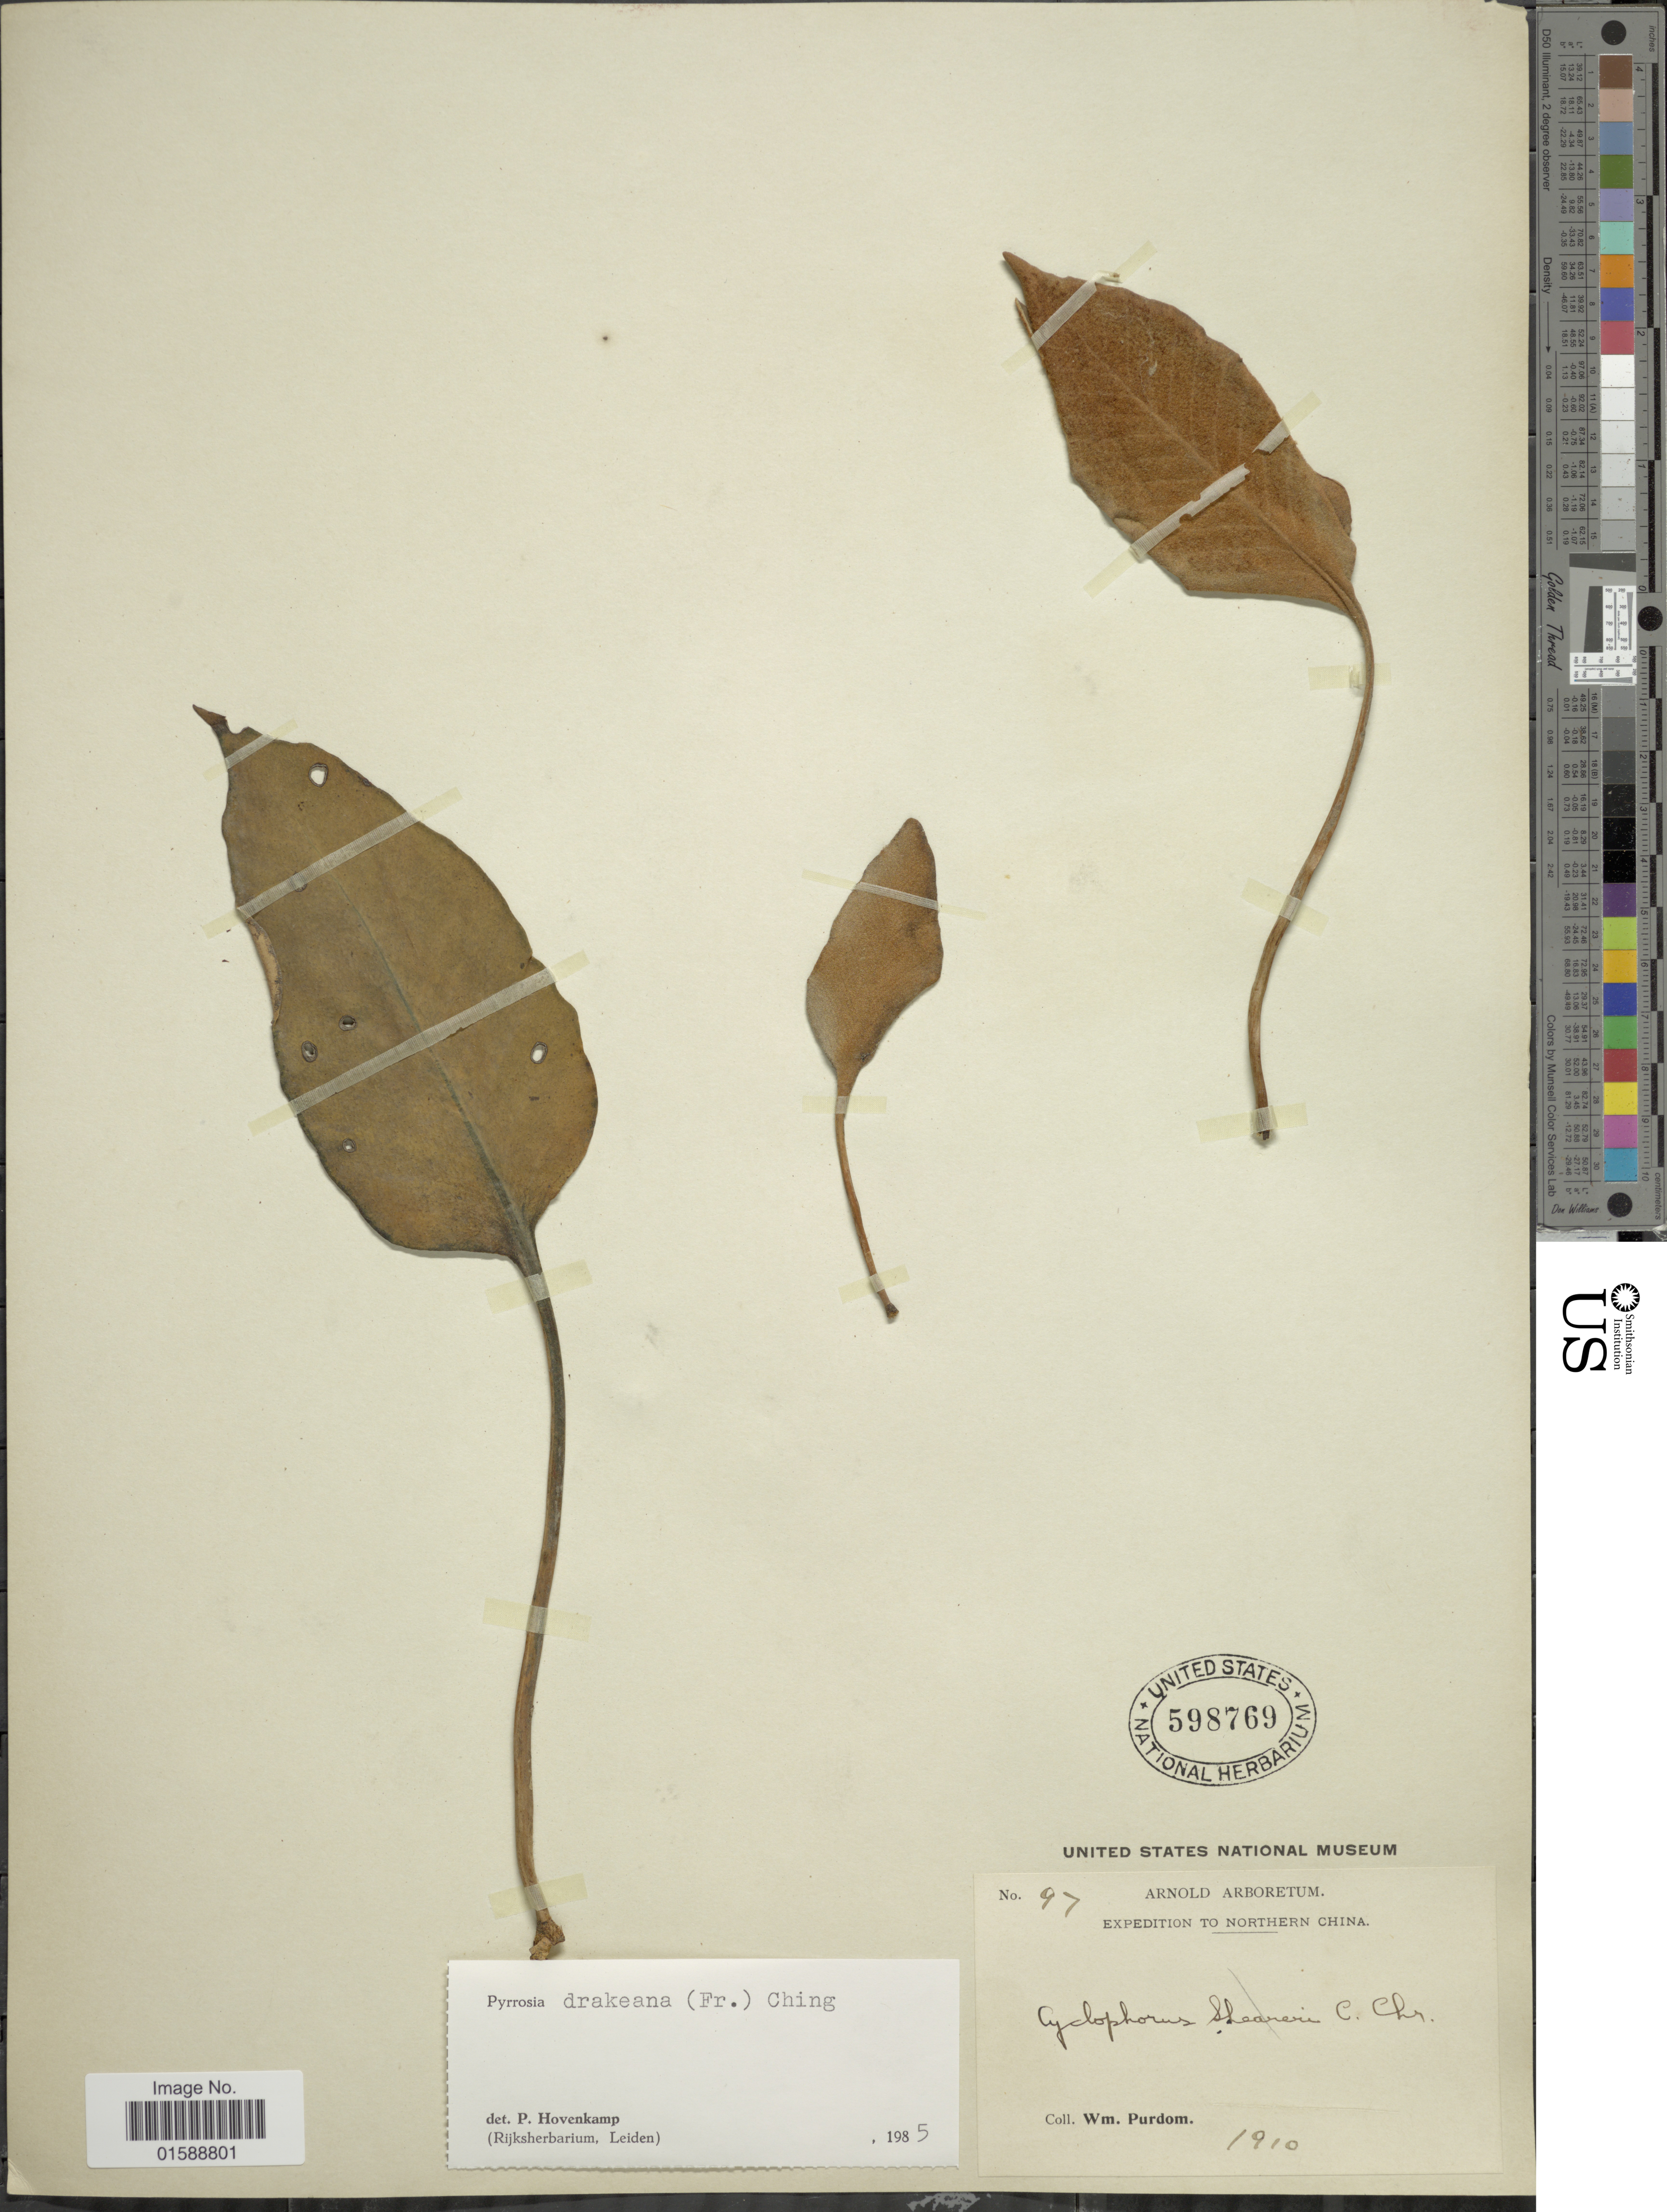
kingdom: Plantae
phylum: Tracheophyta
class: Polypodiopsida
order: Polypodiales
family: Polypodiaceae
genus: Pyrrosia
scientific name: Pyrrosia drakeana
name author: (Franch.) Ching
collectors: W. Purdom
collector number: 97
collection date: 1910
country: China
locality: Northern China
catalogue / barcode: US 598769